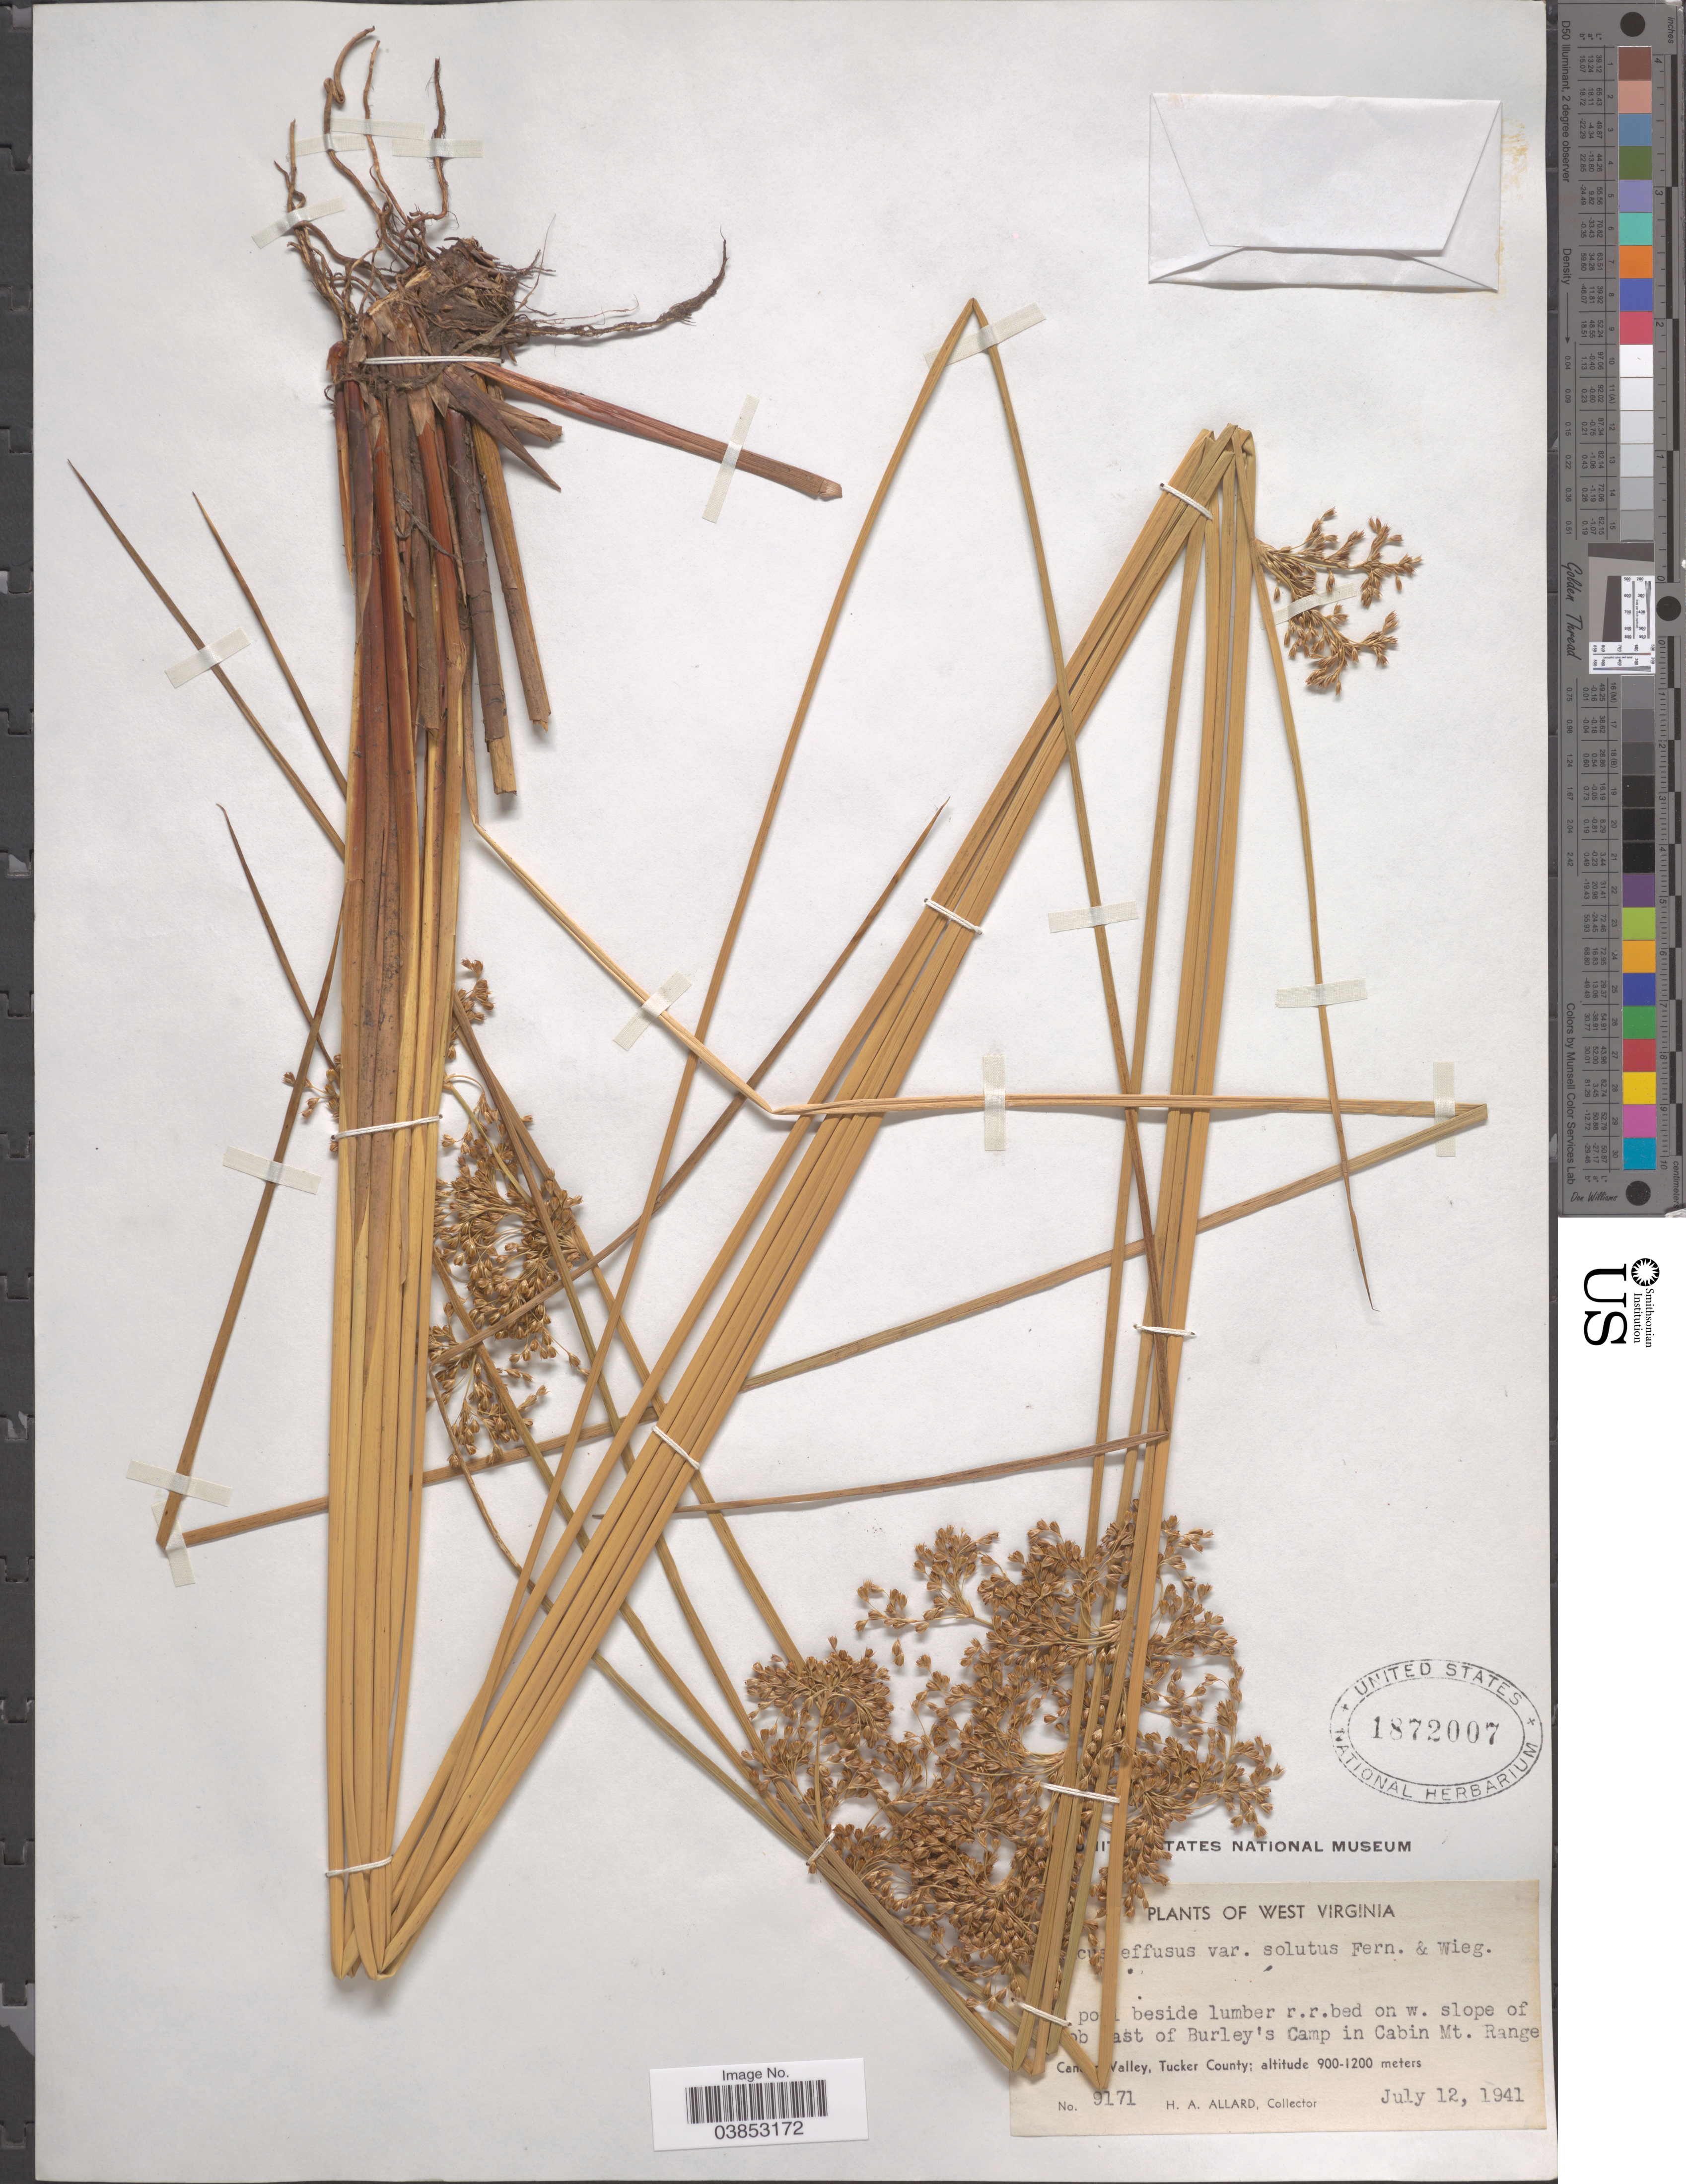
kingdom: Plantae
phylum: Tracheophyta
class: Liliopsida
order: Poales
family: Juncaceae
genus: Juncus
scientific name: Juncus effusus var. solutus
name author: Fernald & Wiegand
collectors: H. A. Allard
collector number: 9171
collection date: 1941-07-12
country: United States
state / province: West Virginia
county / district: Tucker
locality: Po[illegible text] beside lumber r.r.bed on w. slope of [illegible text] ast of Burley's Camp in Cabin Mt. Range. Canaan Valley, Tucker County.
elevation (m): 900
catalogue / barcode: US 1872007